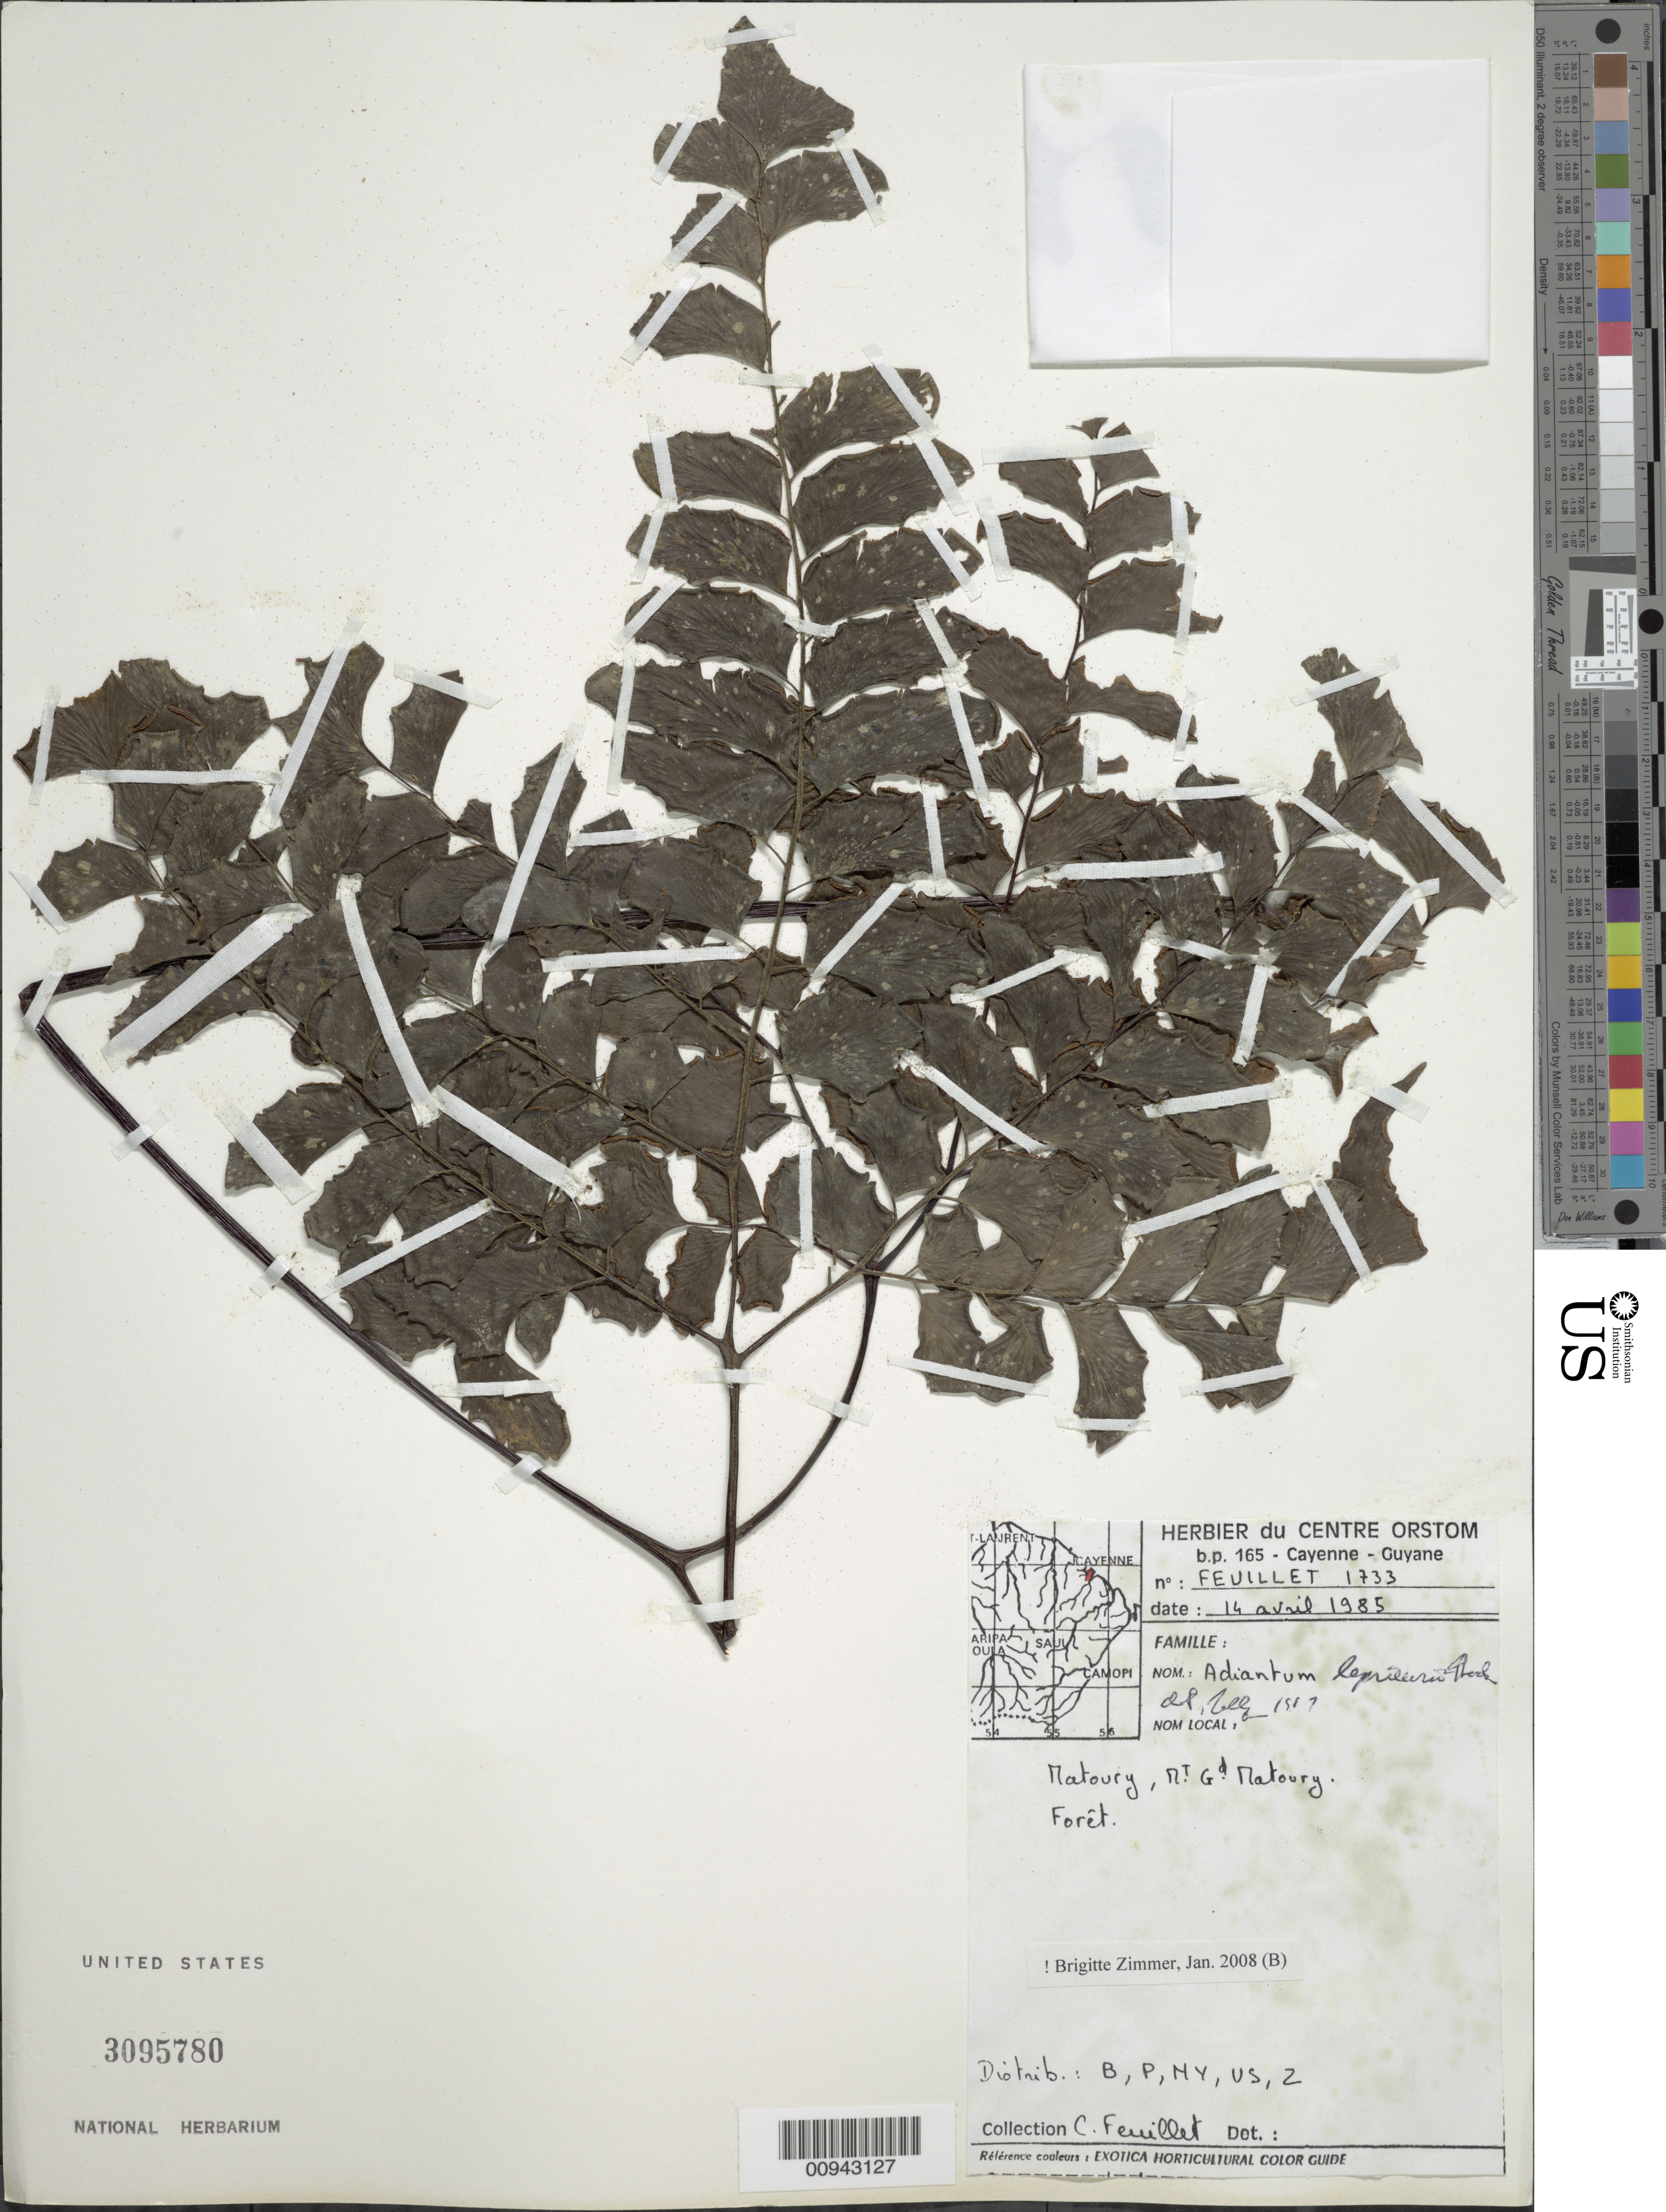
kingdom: Plantae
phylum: Tracheophyta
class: Polypodiopsida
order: Polypodiales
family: Pteridaceae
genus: Adiantum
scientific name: Adiantum leprieurii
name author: Hook.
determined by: Zimmer, B.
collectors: C. Feuillet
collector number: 1733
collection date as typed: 14-Apr-85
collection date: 1985-04-14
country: French Guiana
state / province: Cayenne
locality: Cayenne, est de, plage de Montjoly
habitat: Foret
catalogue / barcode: US 3095780